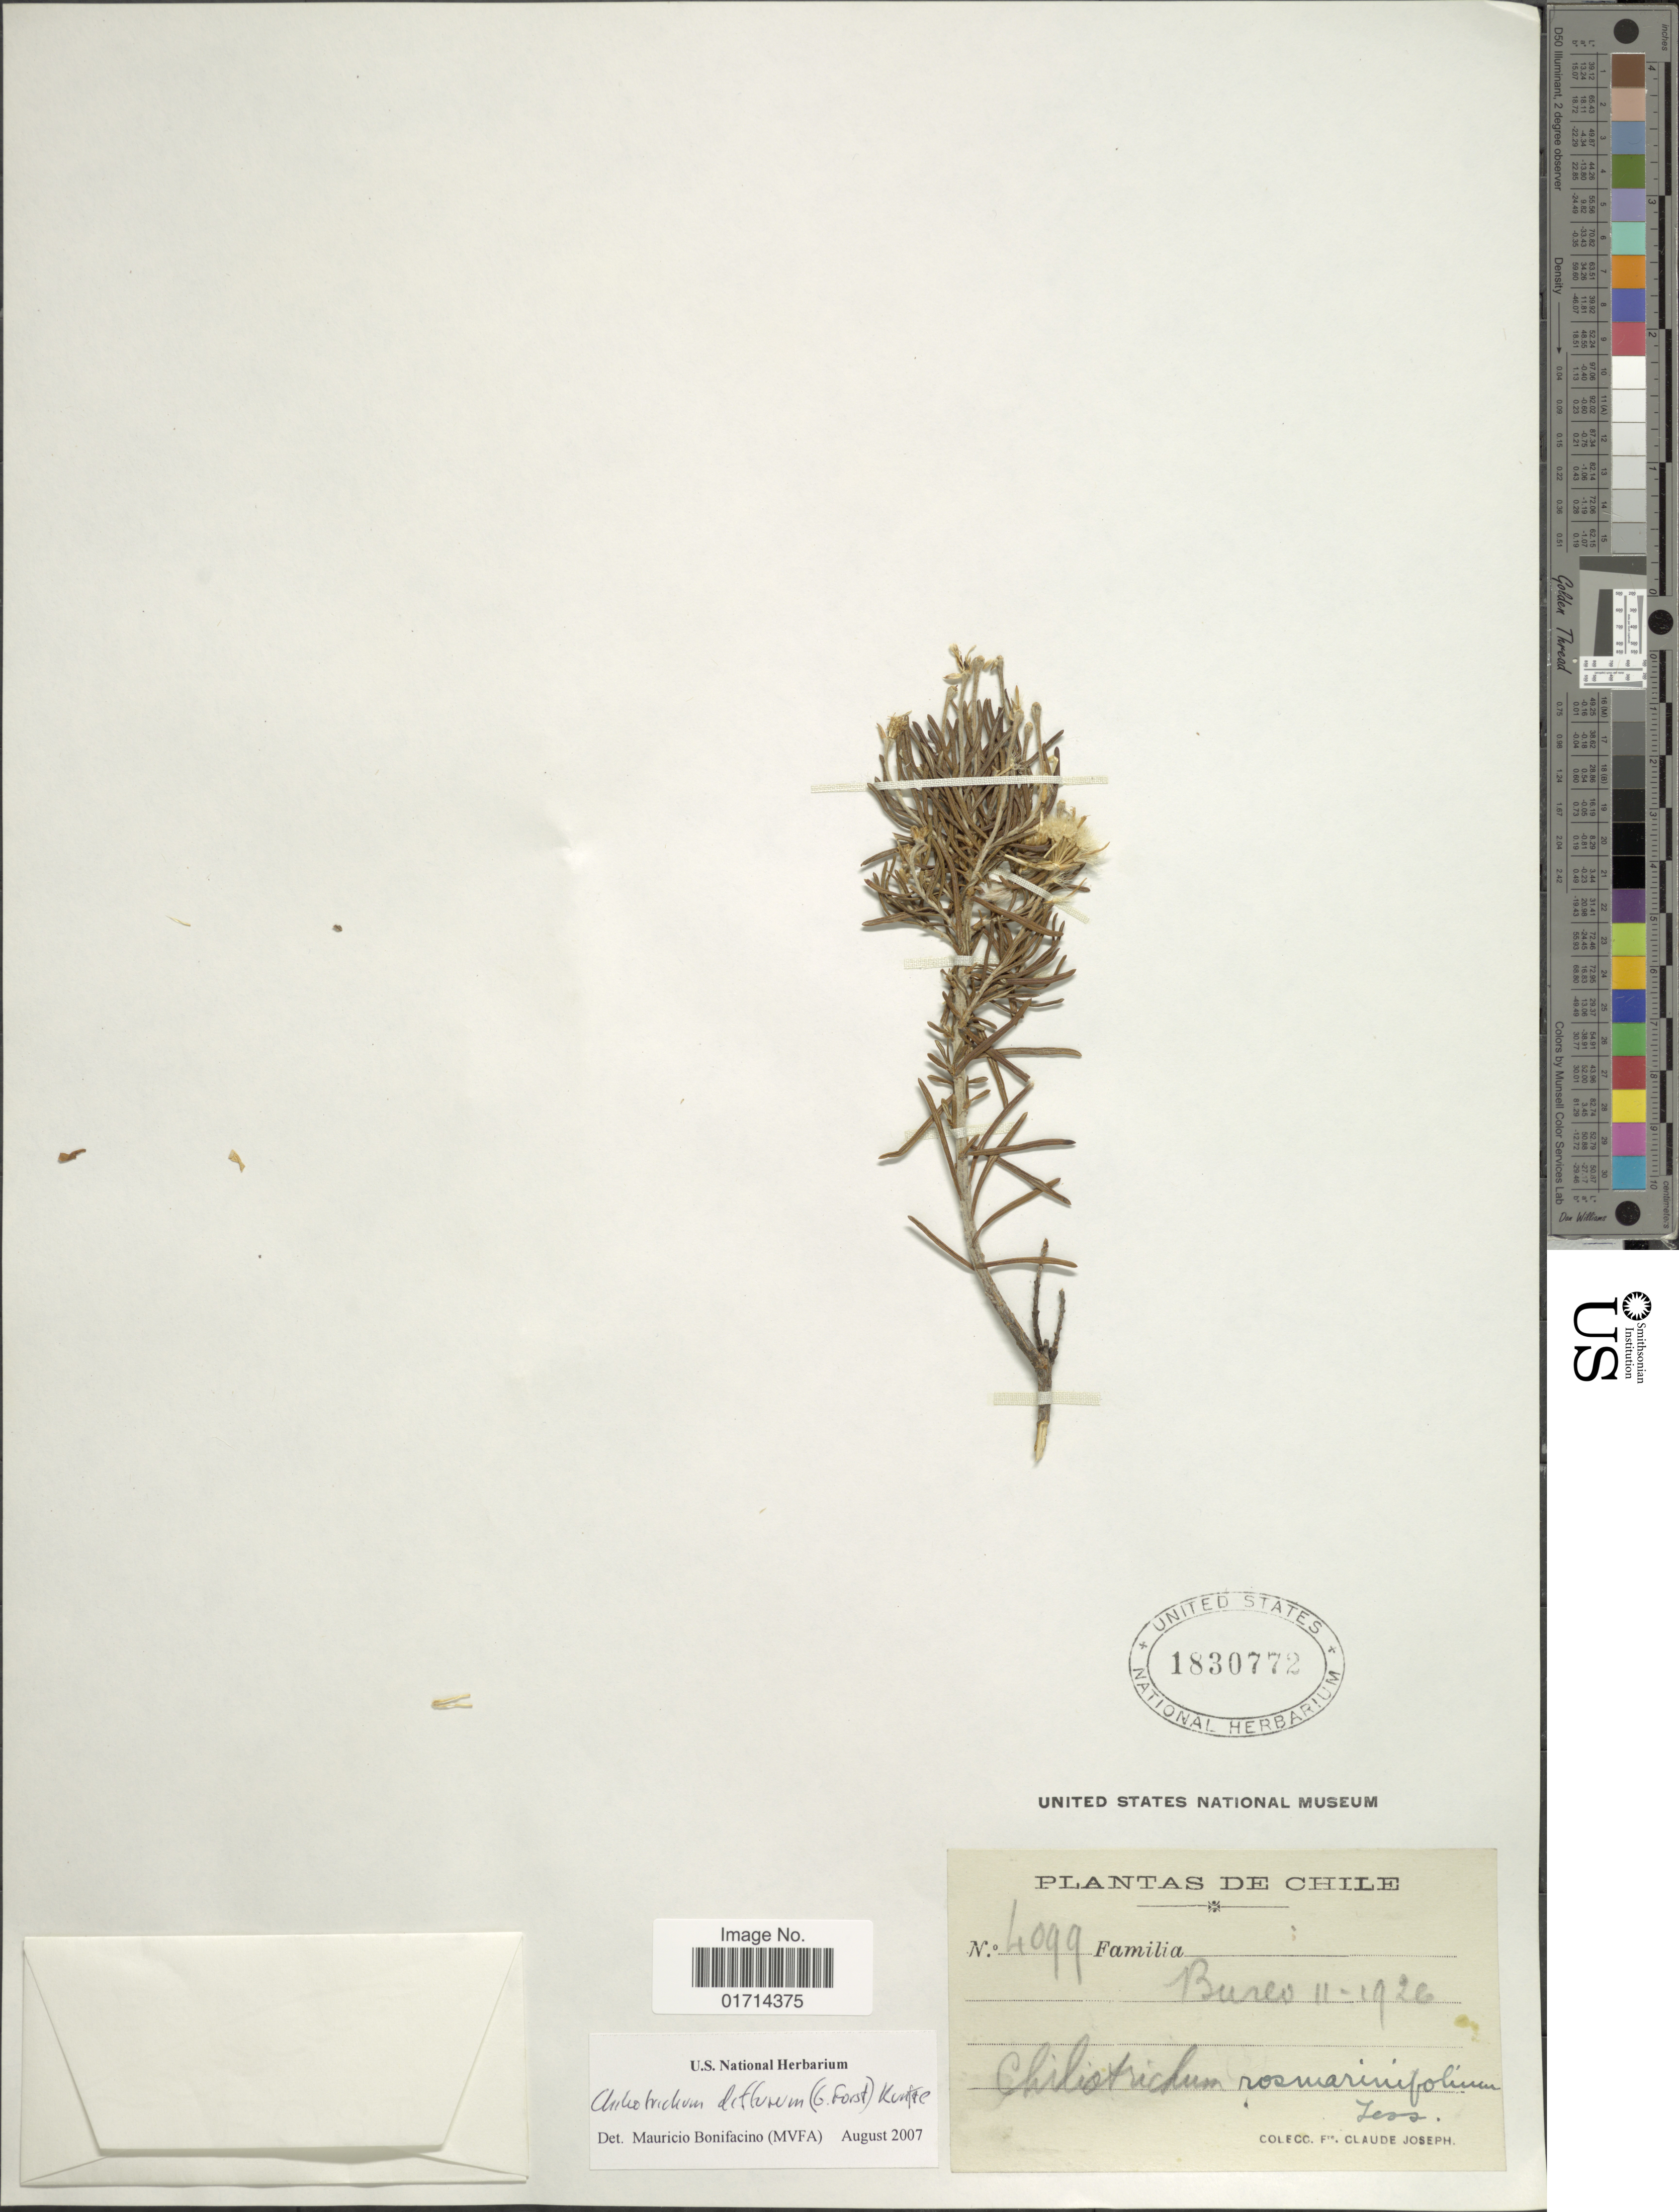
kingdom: Plantae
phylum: Tracheophyta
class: Magnoliopsida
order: Asterales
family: Asteraceae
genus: Chiliotrichum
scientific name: Chiliotrichum rosmarinifolium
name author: Less.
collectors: Bro. Claude-Joseph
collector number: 4099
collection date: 1926-11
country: Chile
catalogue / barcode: US 1830772